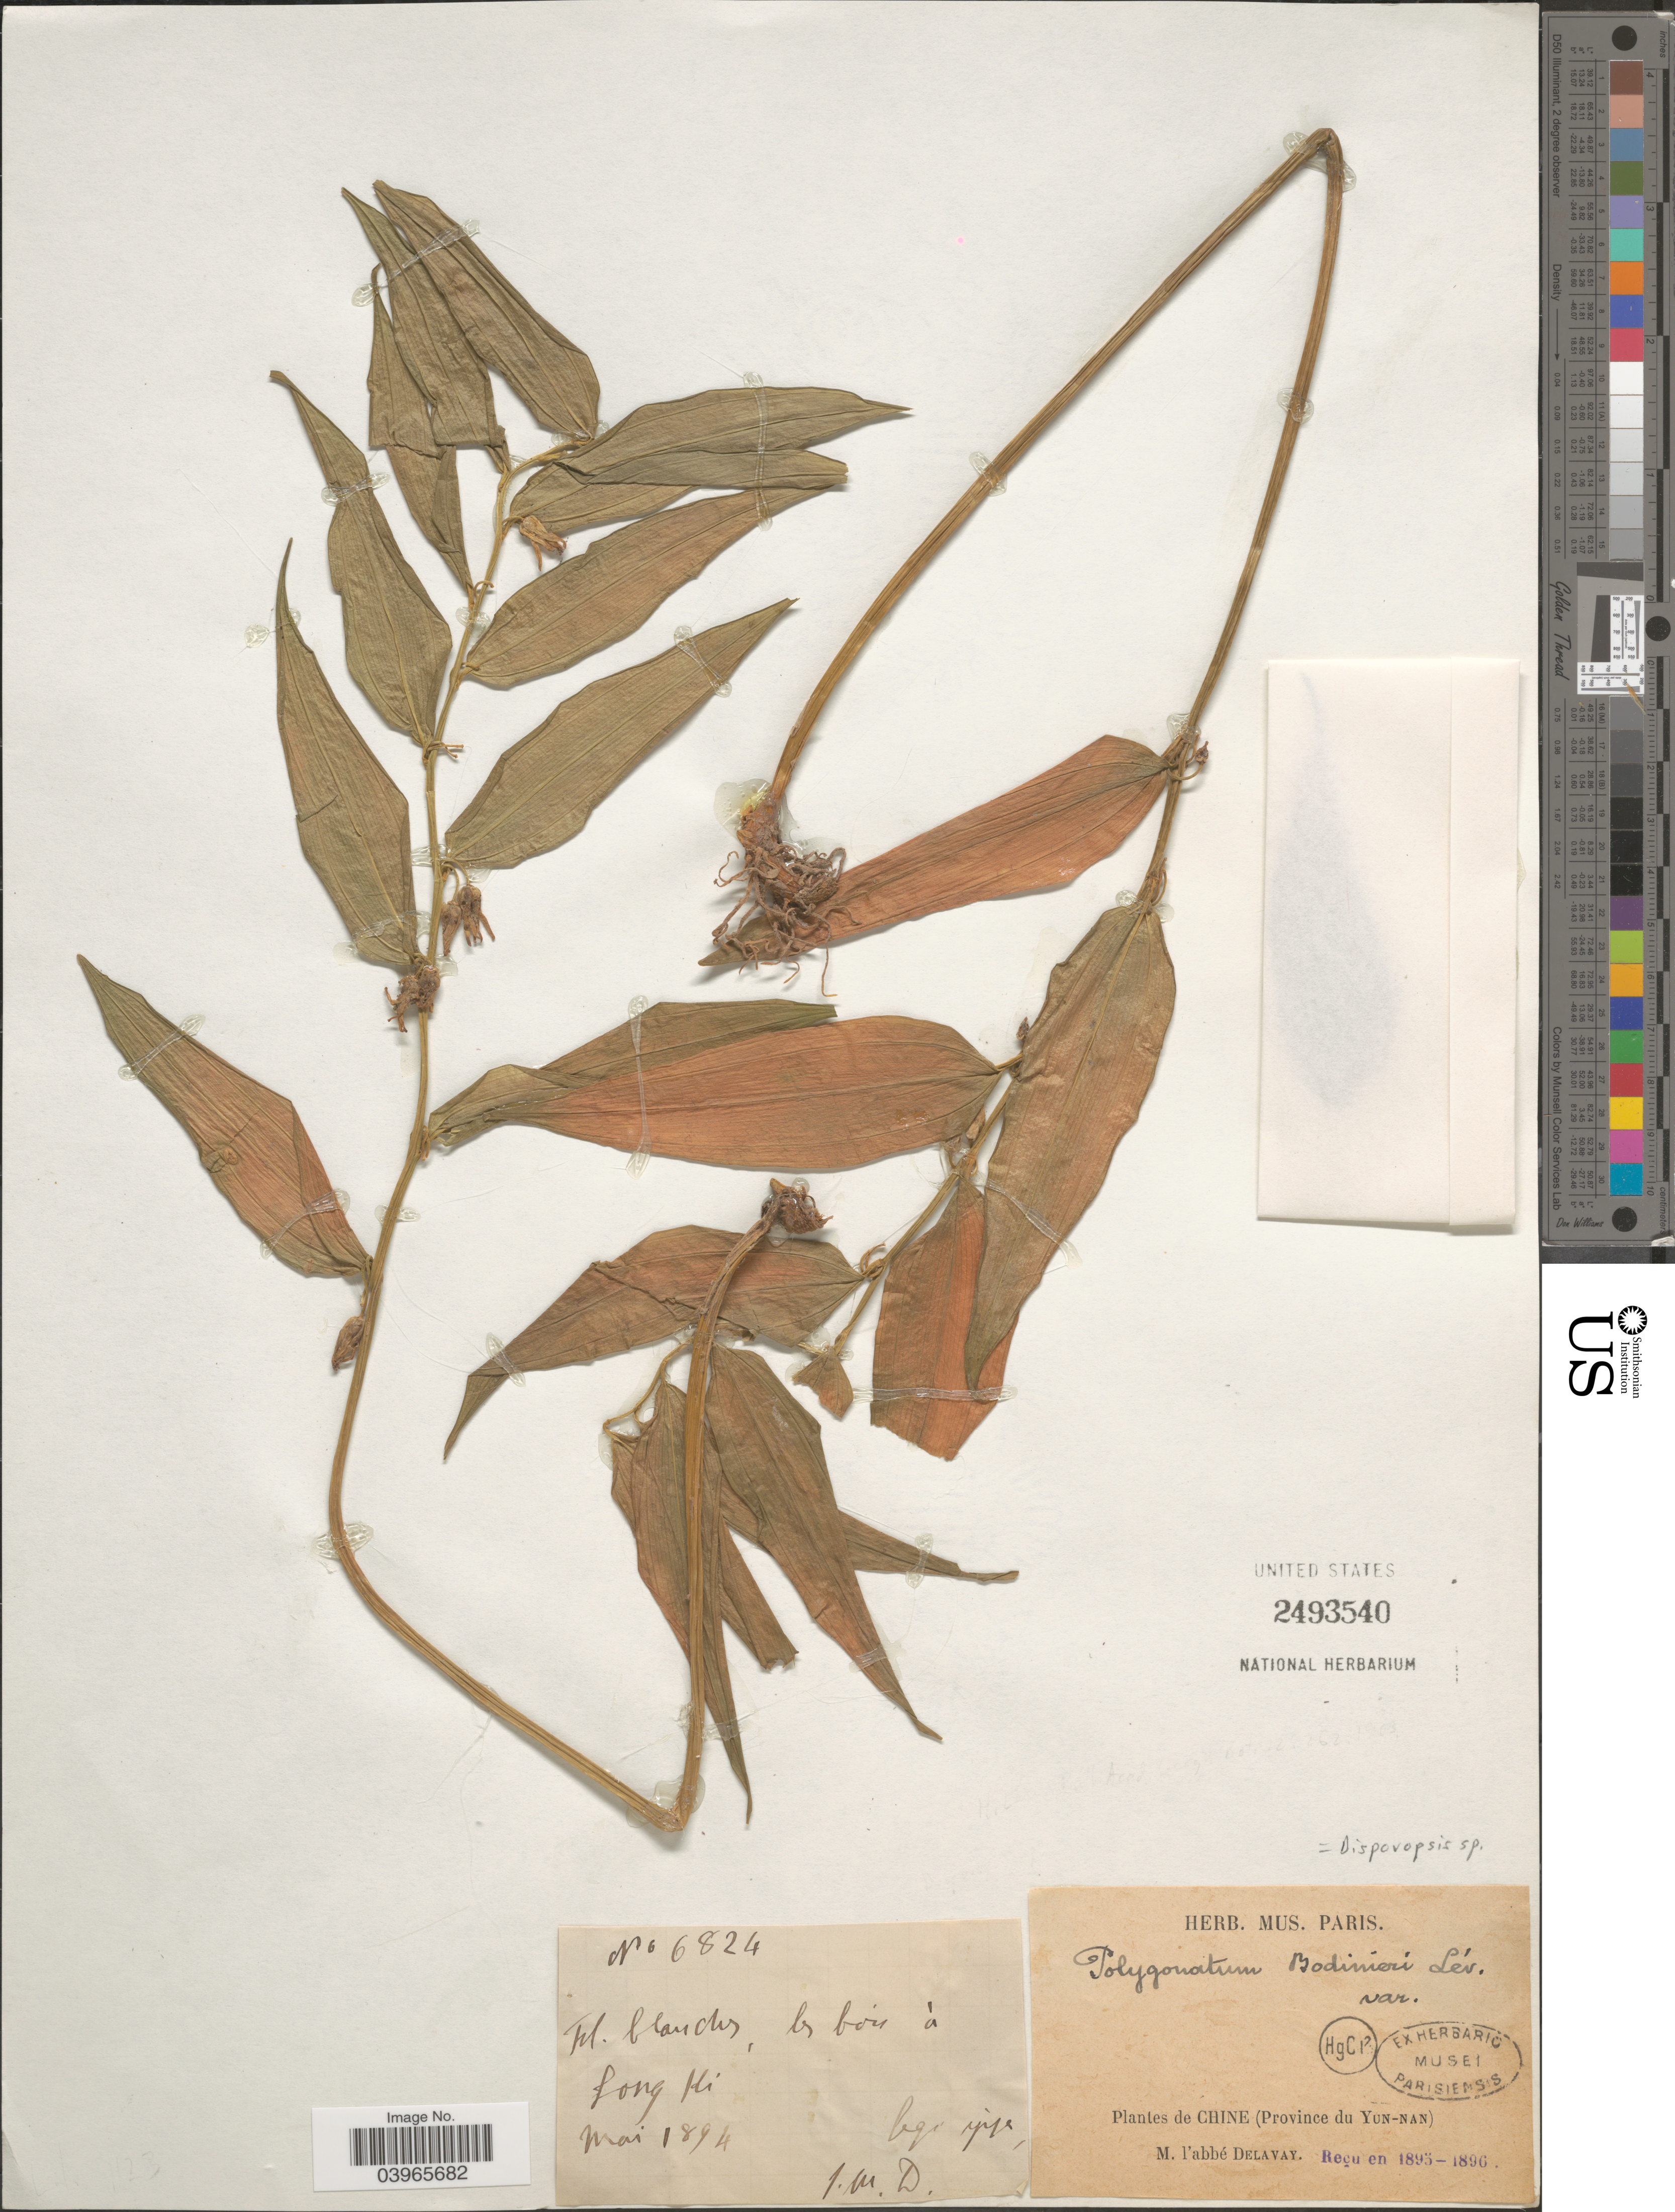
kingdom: Plantae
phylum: Tracheophyta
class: Liliopsida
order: Asparagales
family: Asparagaceae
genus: Disporopsis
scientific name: Disporopsis sp.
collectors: J. Delavay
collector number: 6824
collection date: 1894-05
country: China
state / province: Yunnan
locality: Ies bois à Fong Hi.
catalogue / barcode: US 2493540